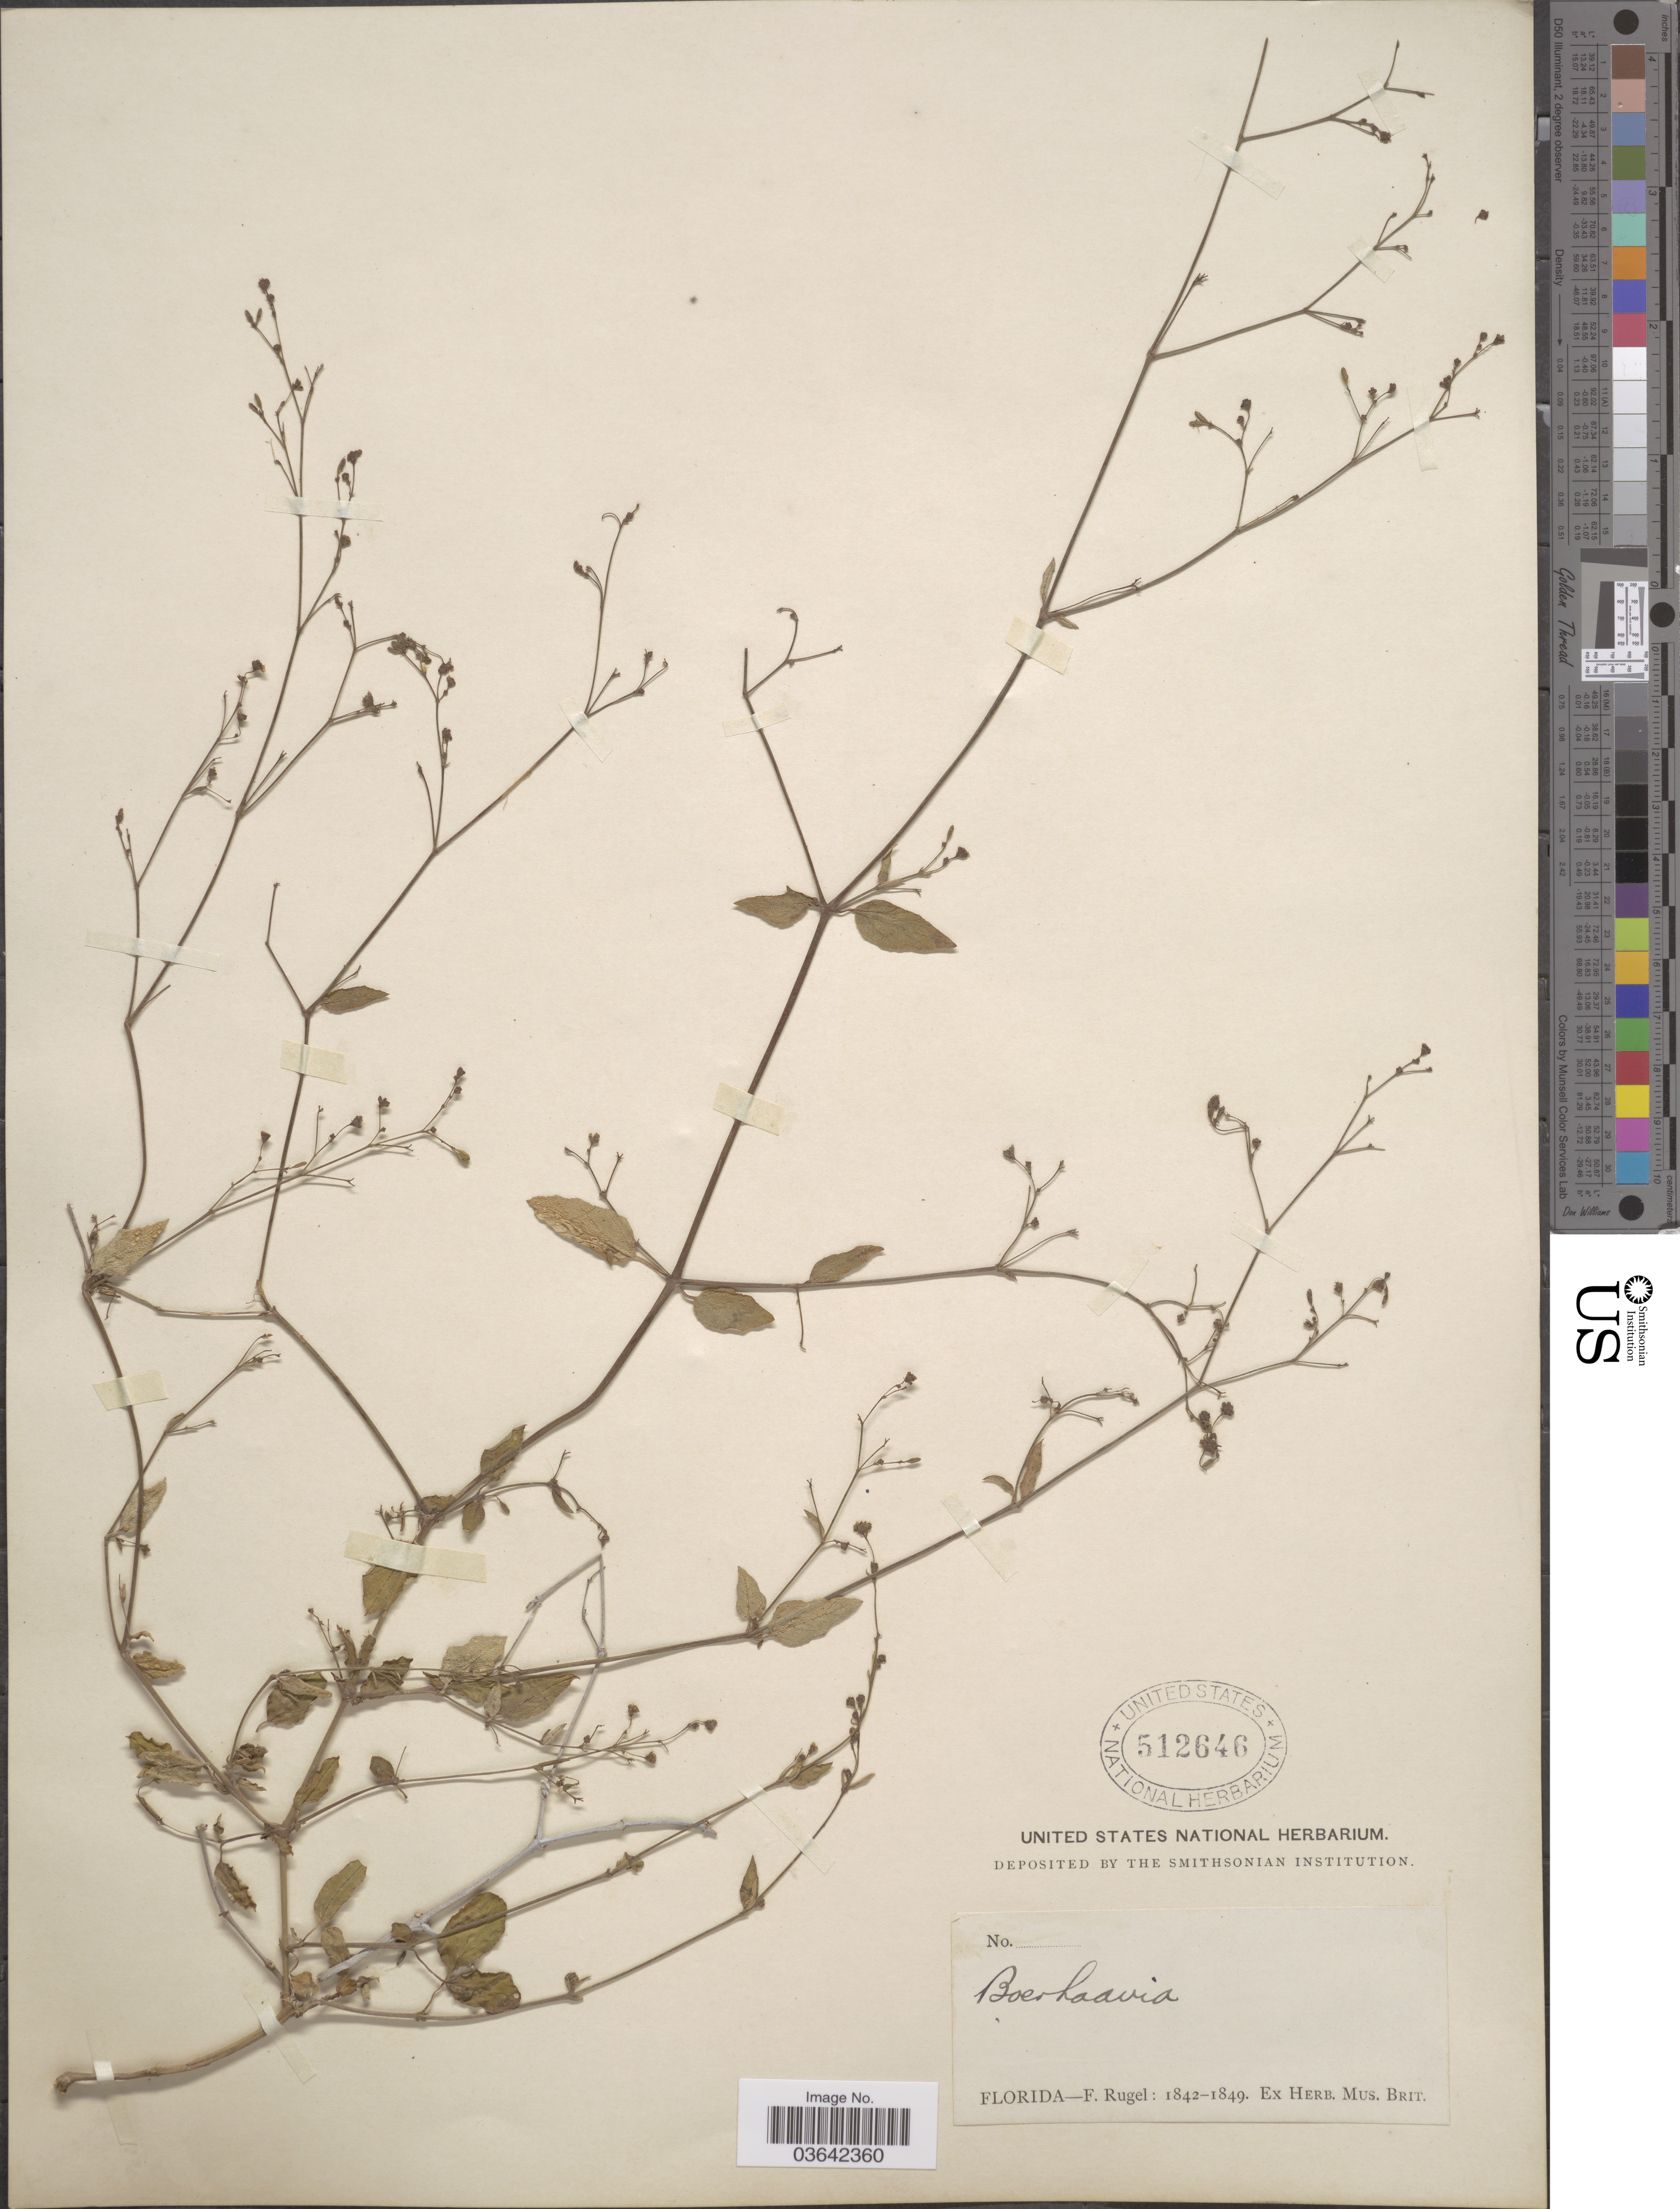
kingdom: Plantae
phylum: Tracheophyta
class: Magnoliopsida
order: Caryophyllales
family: Nyctaginaceae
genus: Boerhavia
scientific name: Boerhavia adscendens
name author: Willd.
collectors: F. Rugel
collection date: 1842/1849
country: United States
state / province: Florida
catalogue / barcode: US 512646